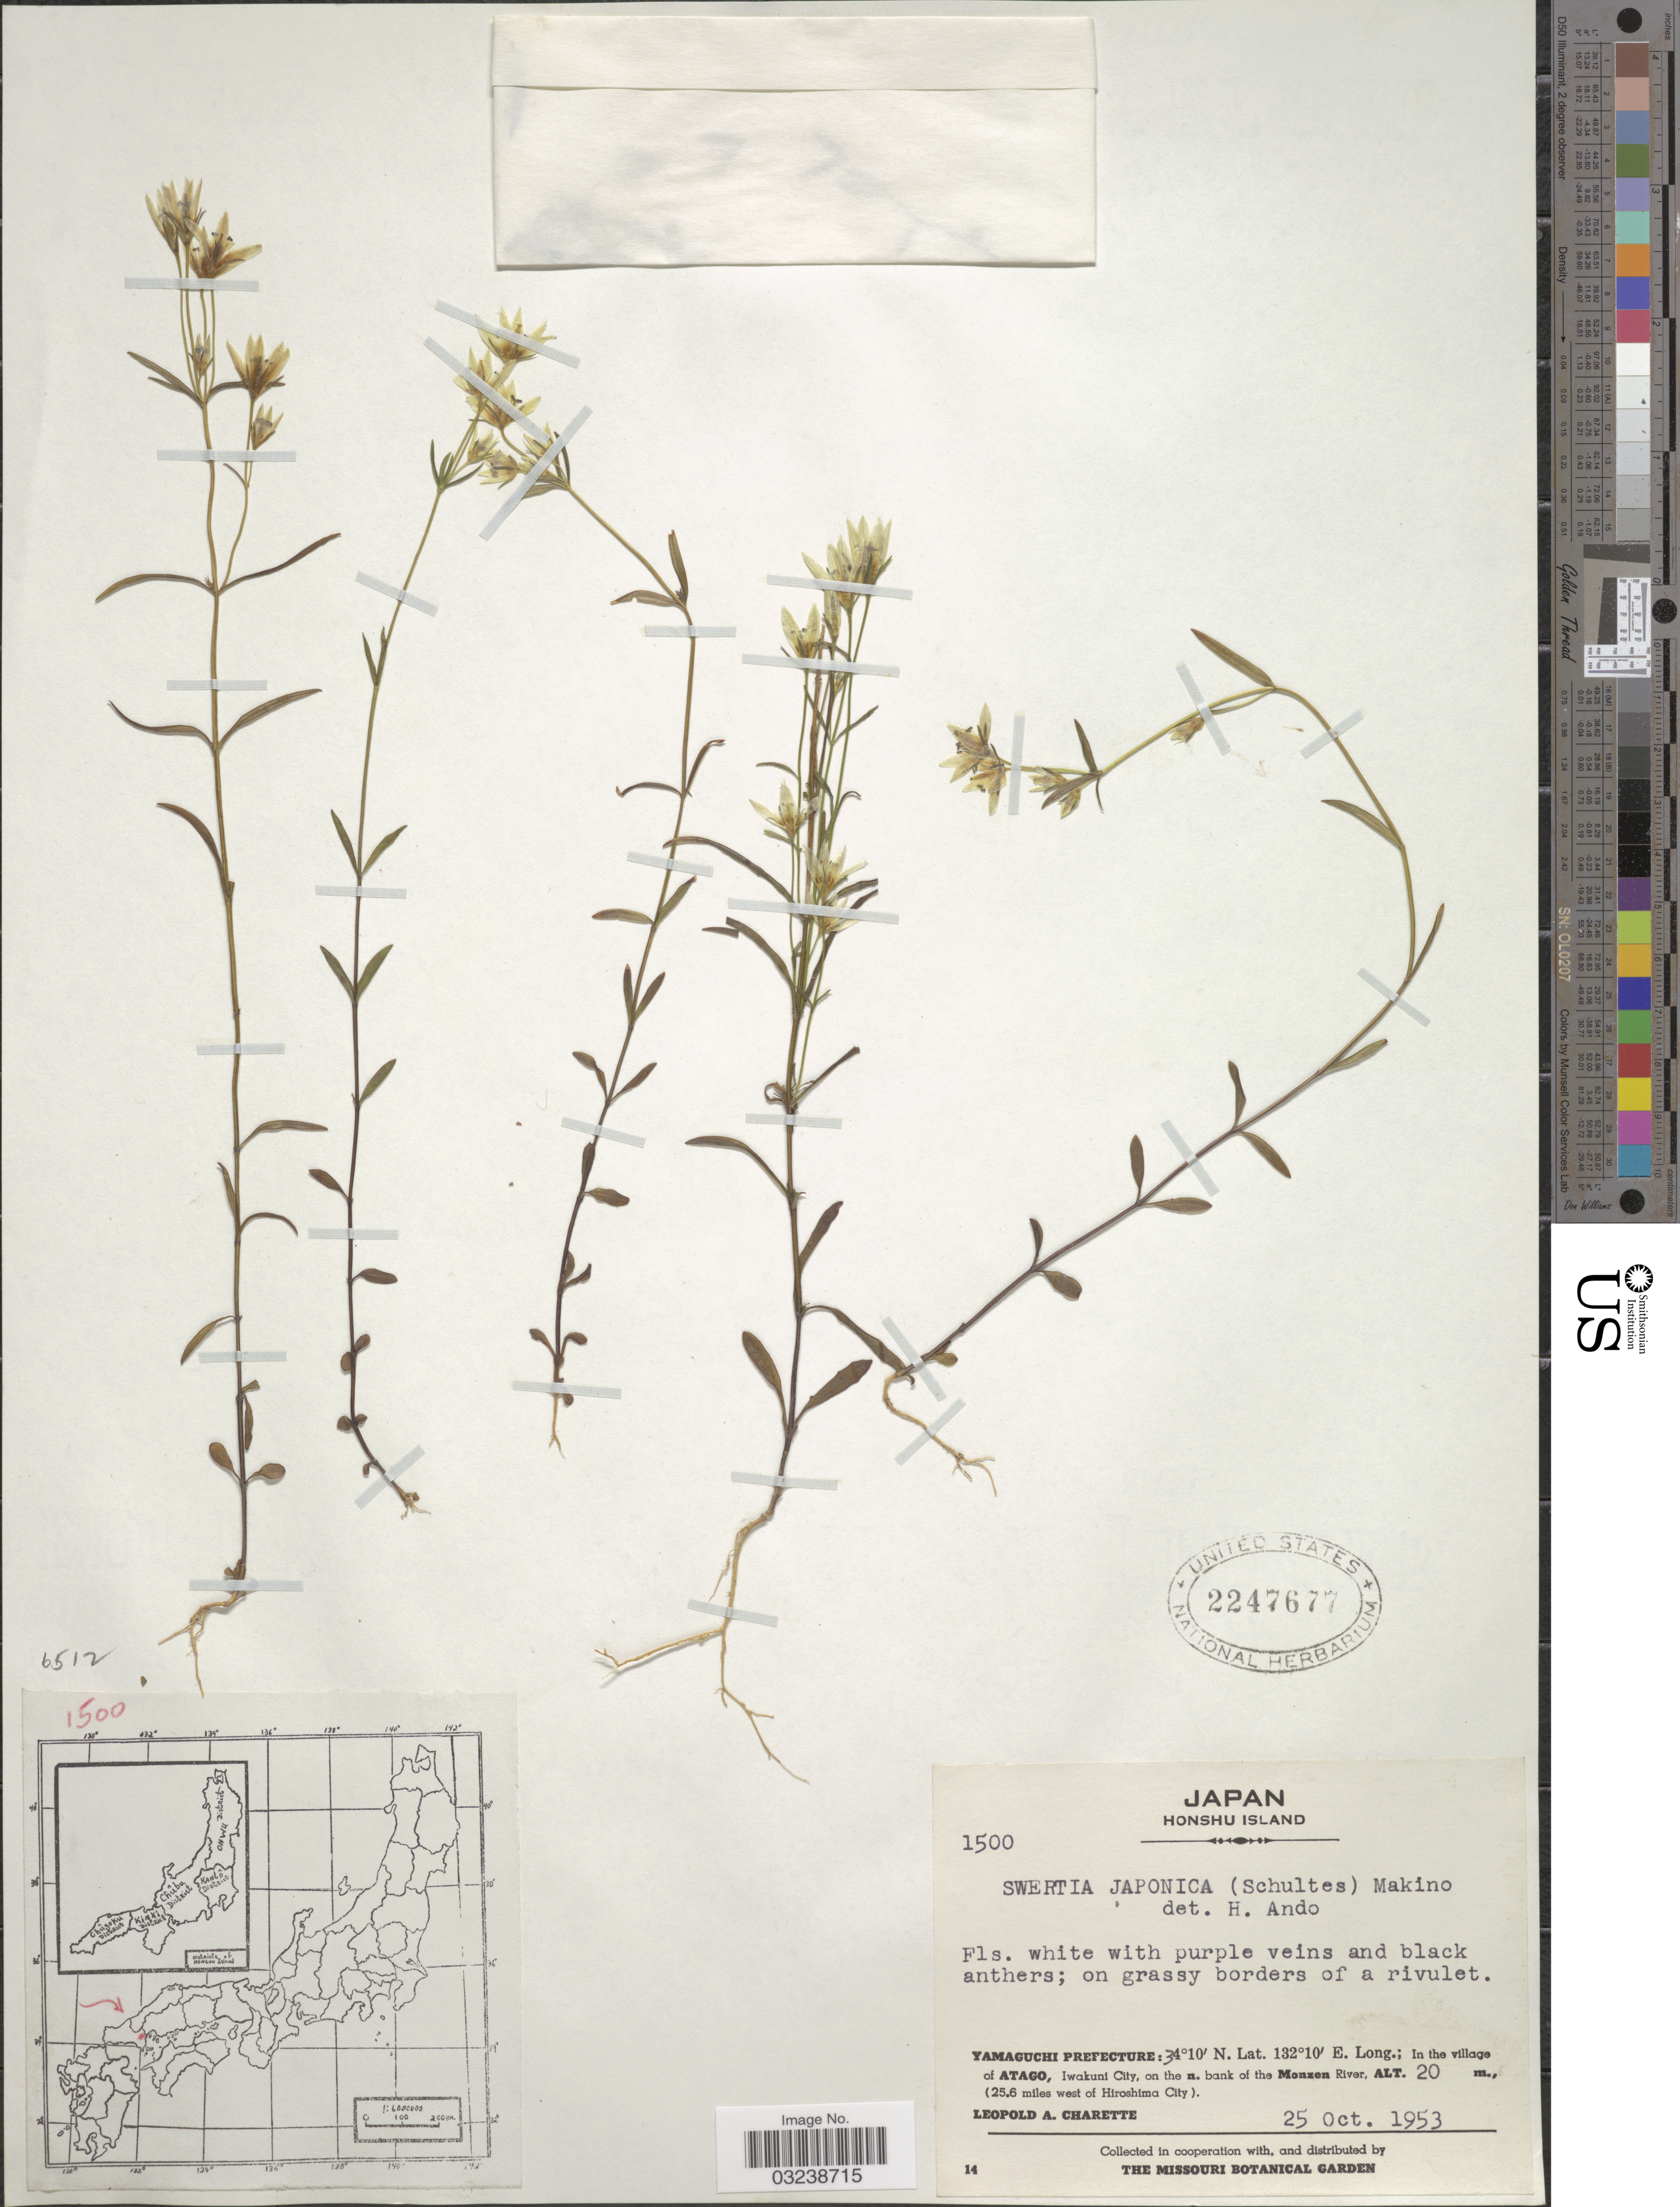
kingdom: Plantae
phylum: Tracheophyta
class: Magnoliopsida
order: Gentianales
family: Gentianaceae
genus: Swertia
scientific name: Swertia japonica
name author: Makino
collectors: L. A. Charette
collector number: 1500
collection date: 1953-10-25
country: Japan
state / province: Yamaguti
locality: Honshu Island. Yamaguchi Prefecture: In the village of Atago, Iwakuni City, on the n. bank of the Monzen River. (25.6 miles west of Hiroshima City).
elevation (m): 20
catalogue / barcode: US 2247677